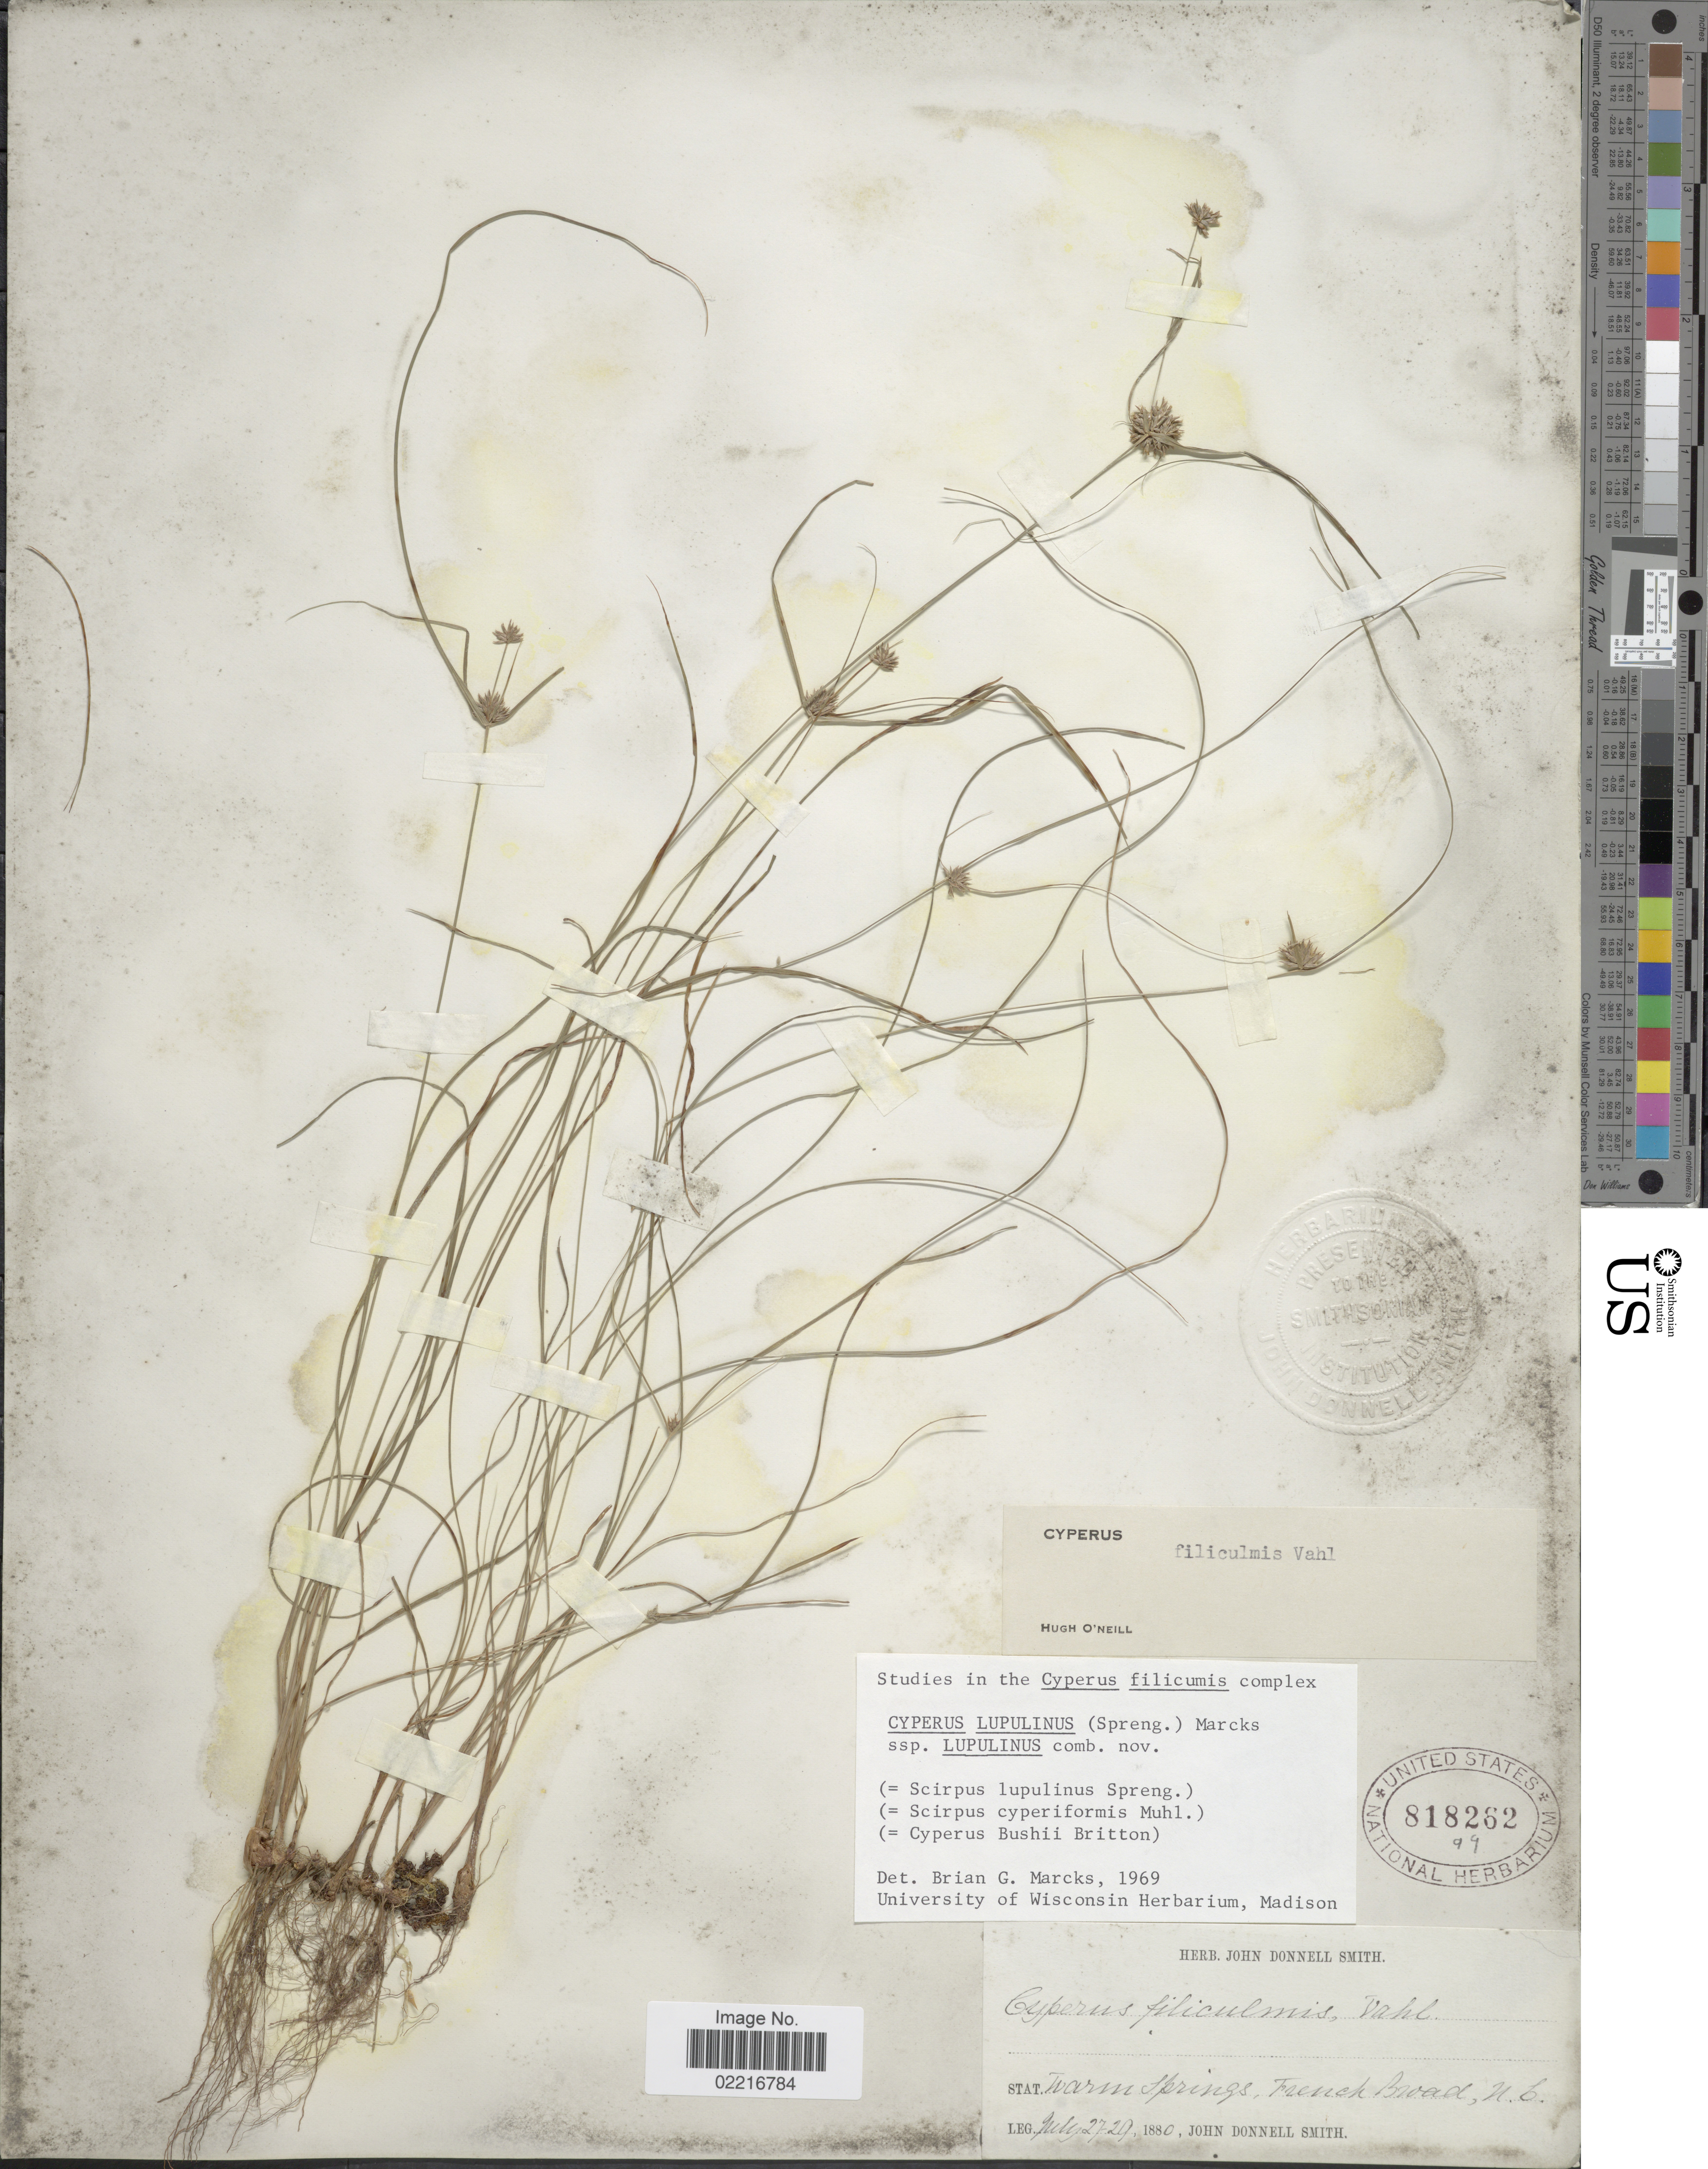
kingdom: Plantae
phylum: Tracheophyta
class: Liliopsida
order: Poales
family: Cyperaceae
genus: Cyperus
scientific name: Cyperus lupulinus subsp. lupulinus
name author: (Spreng.) Marcks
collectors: J. Donnell Smith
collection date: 1880-07-27/1880-07-29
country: United States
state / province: North Carolina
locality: Warm Springs, French Broad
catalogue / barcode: US 818262